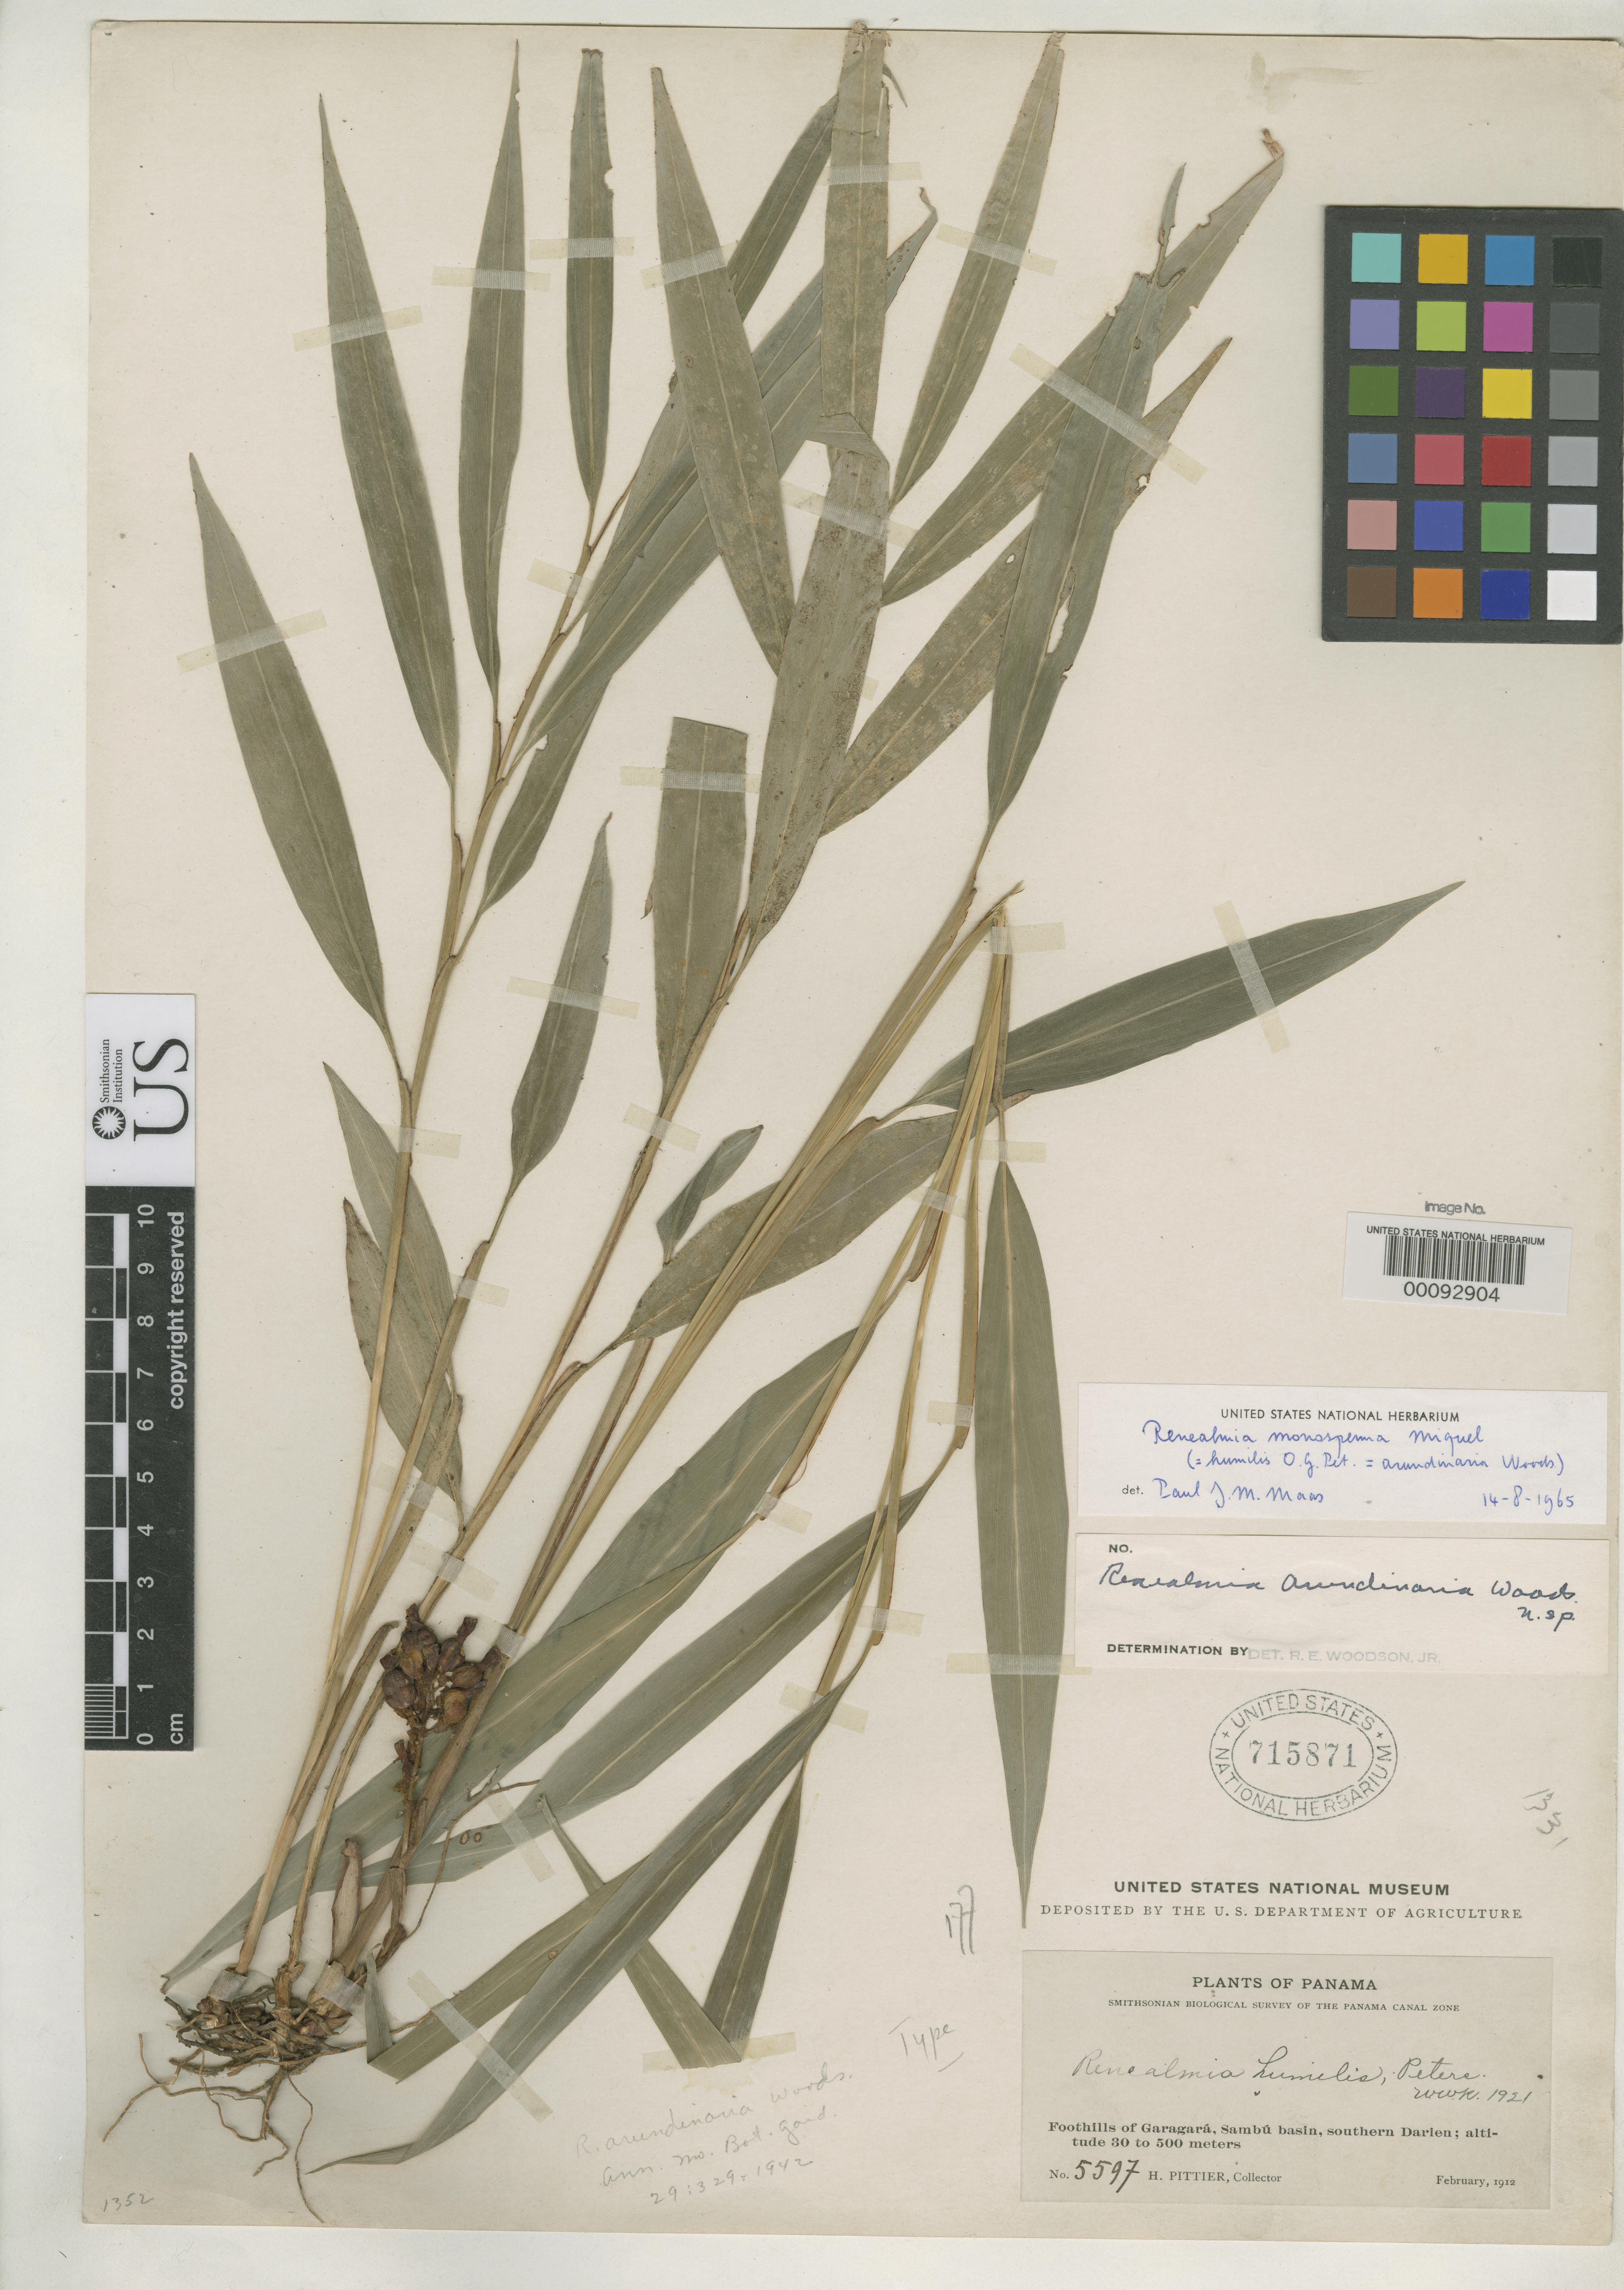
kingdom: Plantae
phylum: Tracheophyta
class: Liliopsida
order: Zingiberales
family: Zingiberaceae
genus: Renealmia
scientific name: Renealmia arundinaria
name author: Woodson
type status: Holotype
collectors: H. F. Pittier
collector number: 5597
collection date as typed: Feb 1912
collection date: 1912-02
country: Panama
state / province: Darién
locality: Foothills of Garagara, Sambu Basin.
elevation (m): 30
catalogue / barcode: US 715871